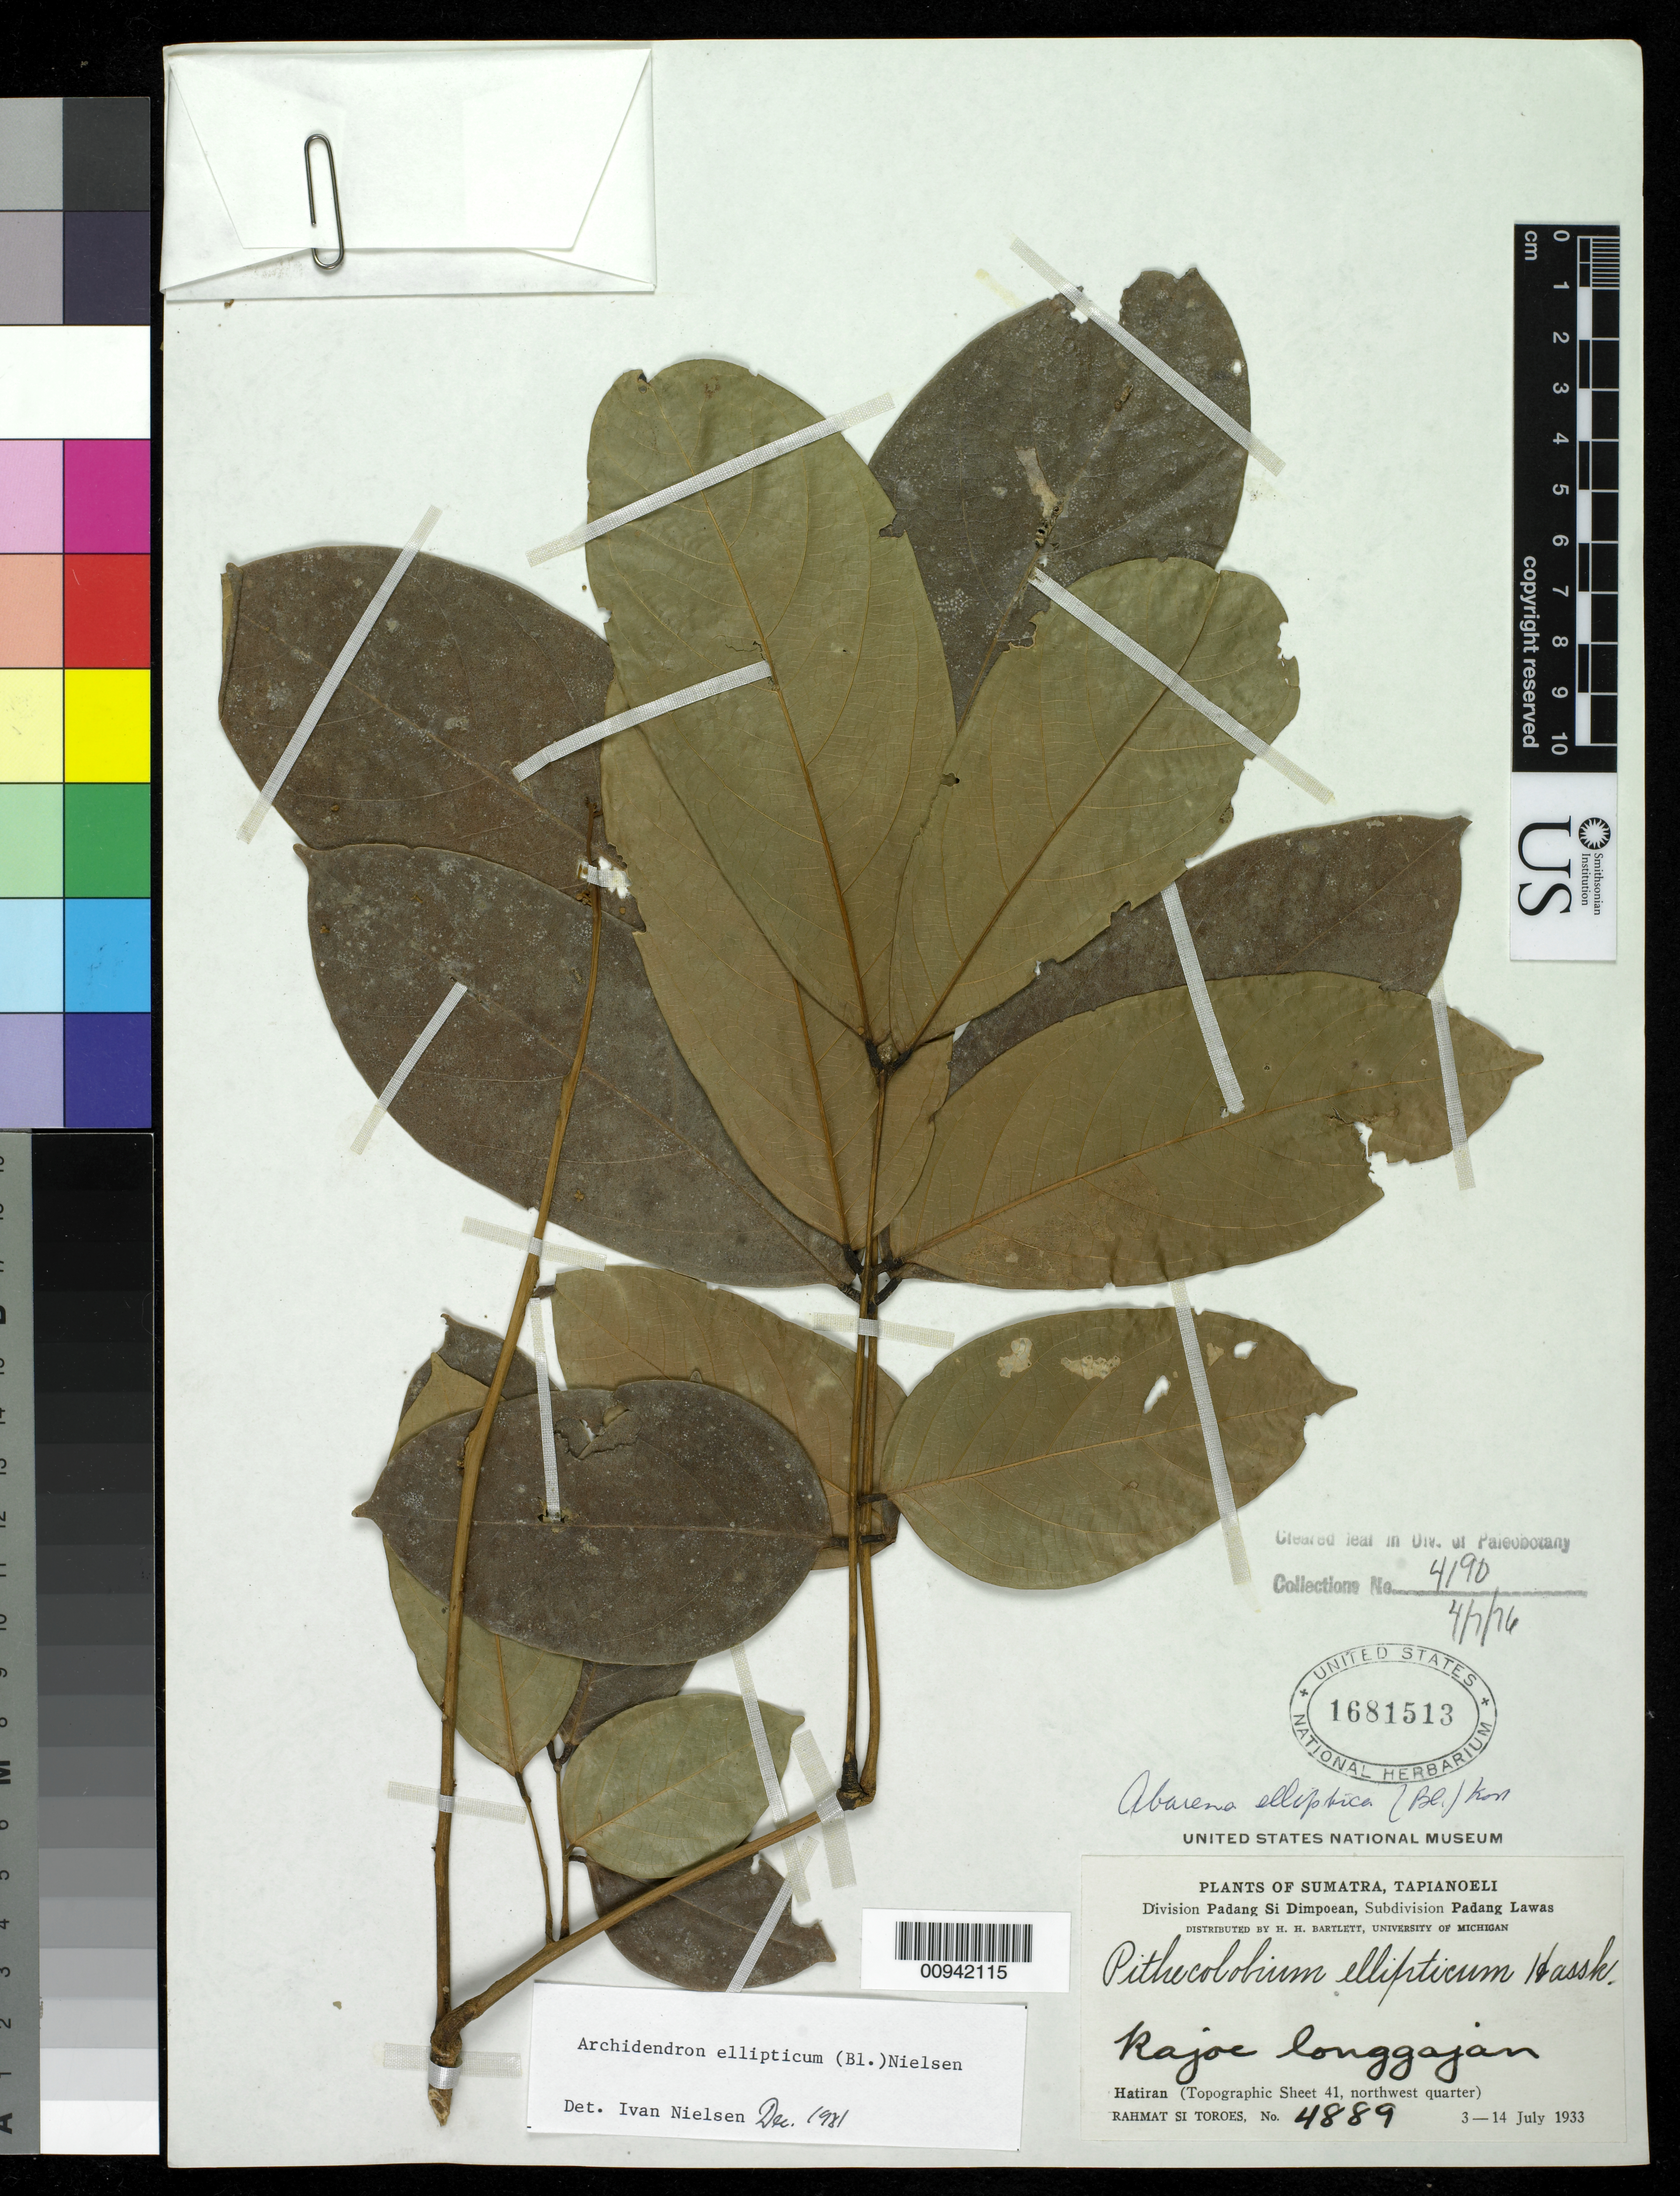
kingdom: Plantae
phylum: Tracheophyta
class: Magnoliopsida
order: Fabales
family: Fabaceae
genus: Archidendron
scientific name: Archidendron ellipticum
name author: (Blume) I.C. Nielsen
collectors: Rahmat Si Boeea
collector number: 4889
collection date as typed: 03 Jul 1931 to 14 Jul 1933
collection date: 1931-07-03/1933-07-14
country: Indonesia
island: Sumatra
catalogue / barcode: US 1681513